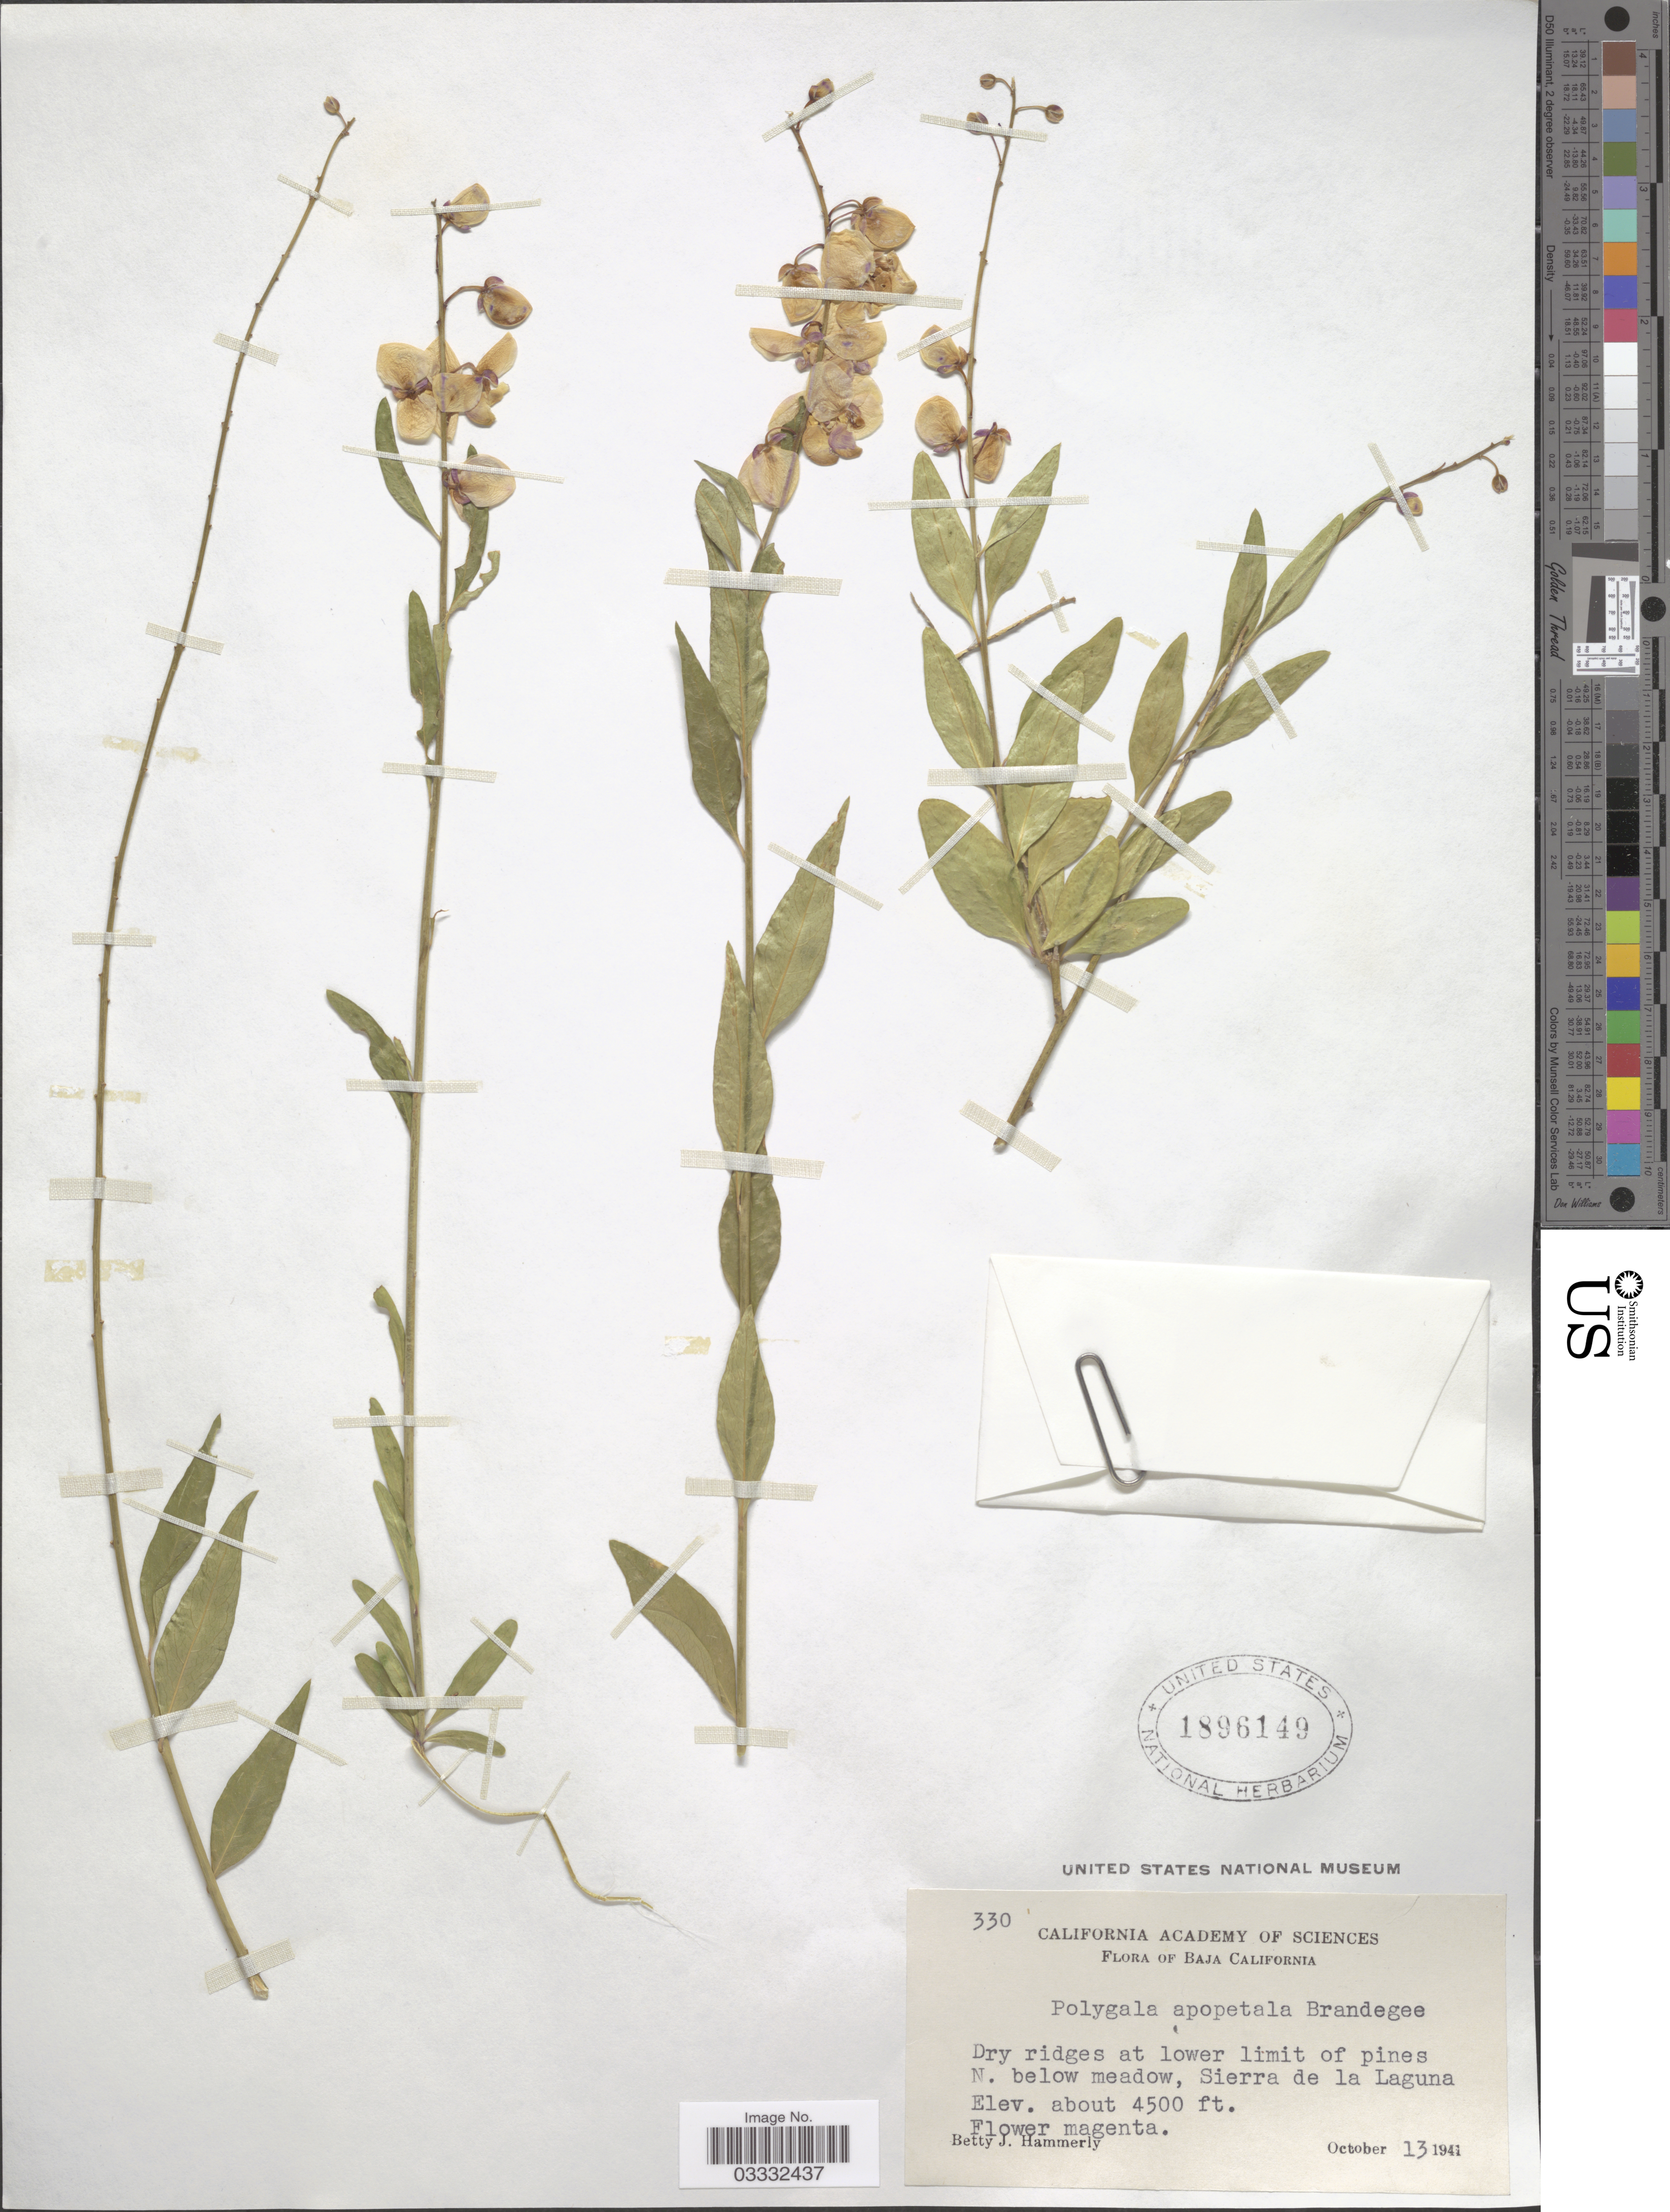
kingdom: Plantae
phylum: Tracheophyta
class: Magnoliopsida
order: Fabales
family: Polygalaceae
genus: Asemeia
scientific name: Asemeia apopetala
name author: (K. Brandegee) J.F.B. Pastore & J.R. Abbott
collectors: B. J. Hammerly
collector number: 330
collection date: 1941-10-13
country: Mexico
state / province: Baja California Sur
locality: Dry ridges at lower limit of pines N. below meadow, Sierra de la Laguna.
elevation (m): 1372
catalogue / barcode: US 1896149